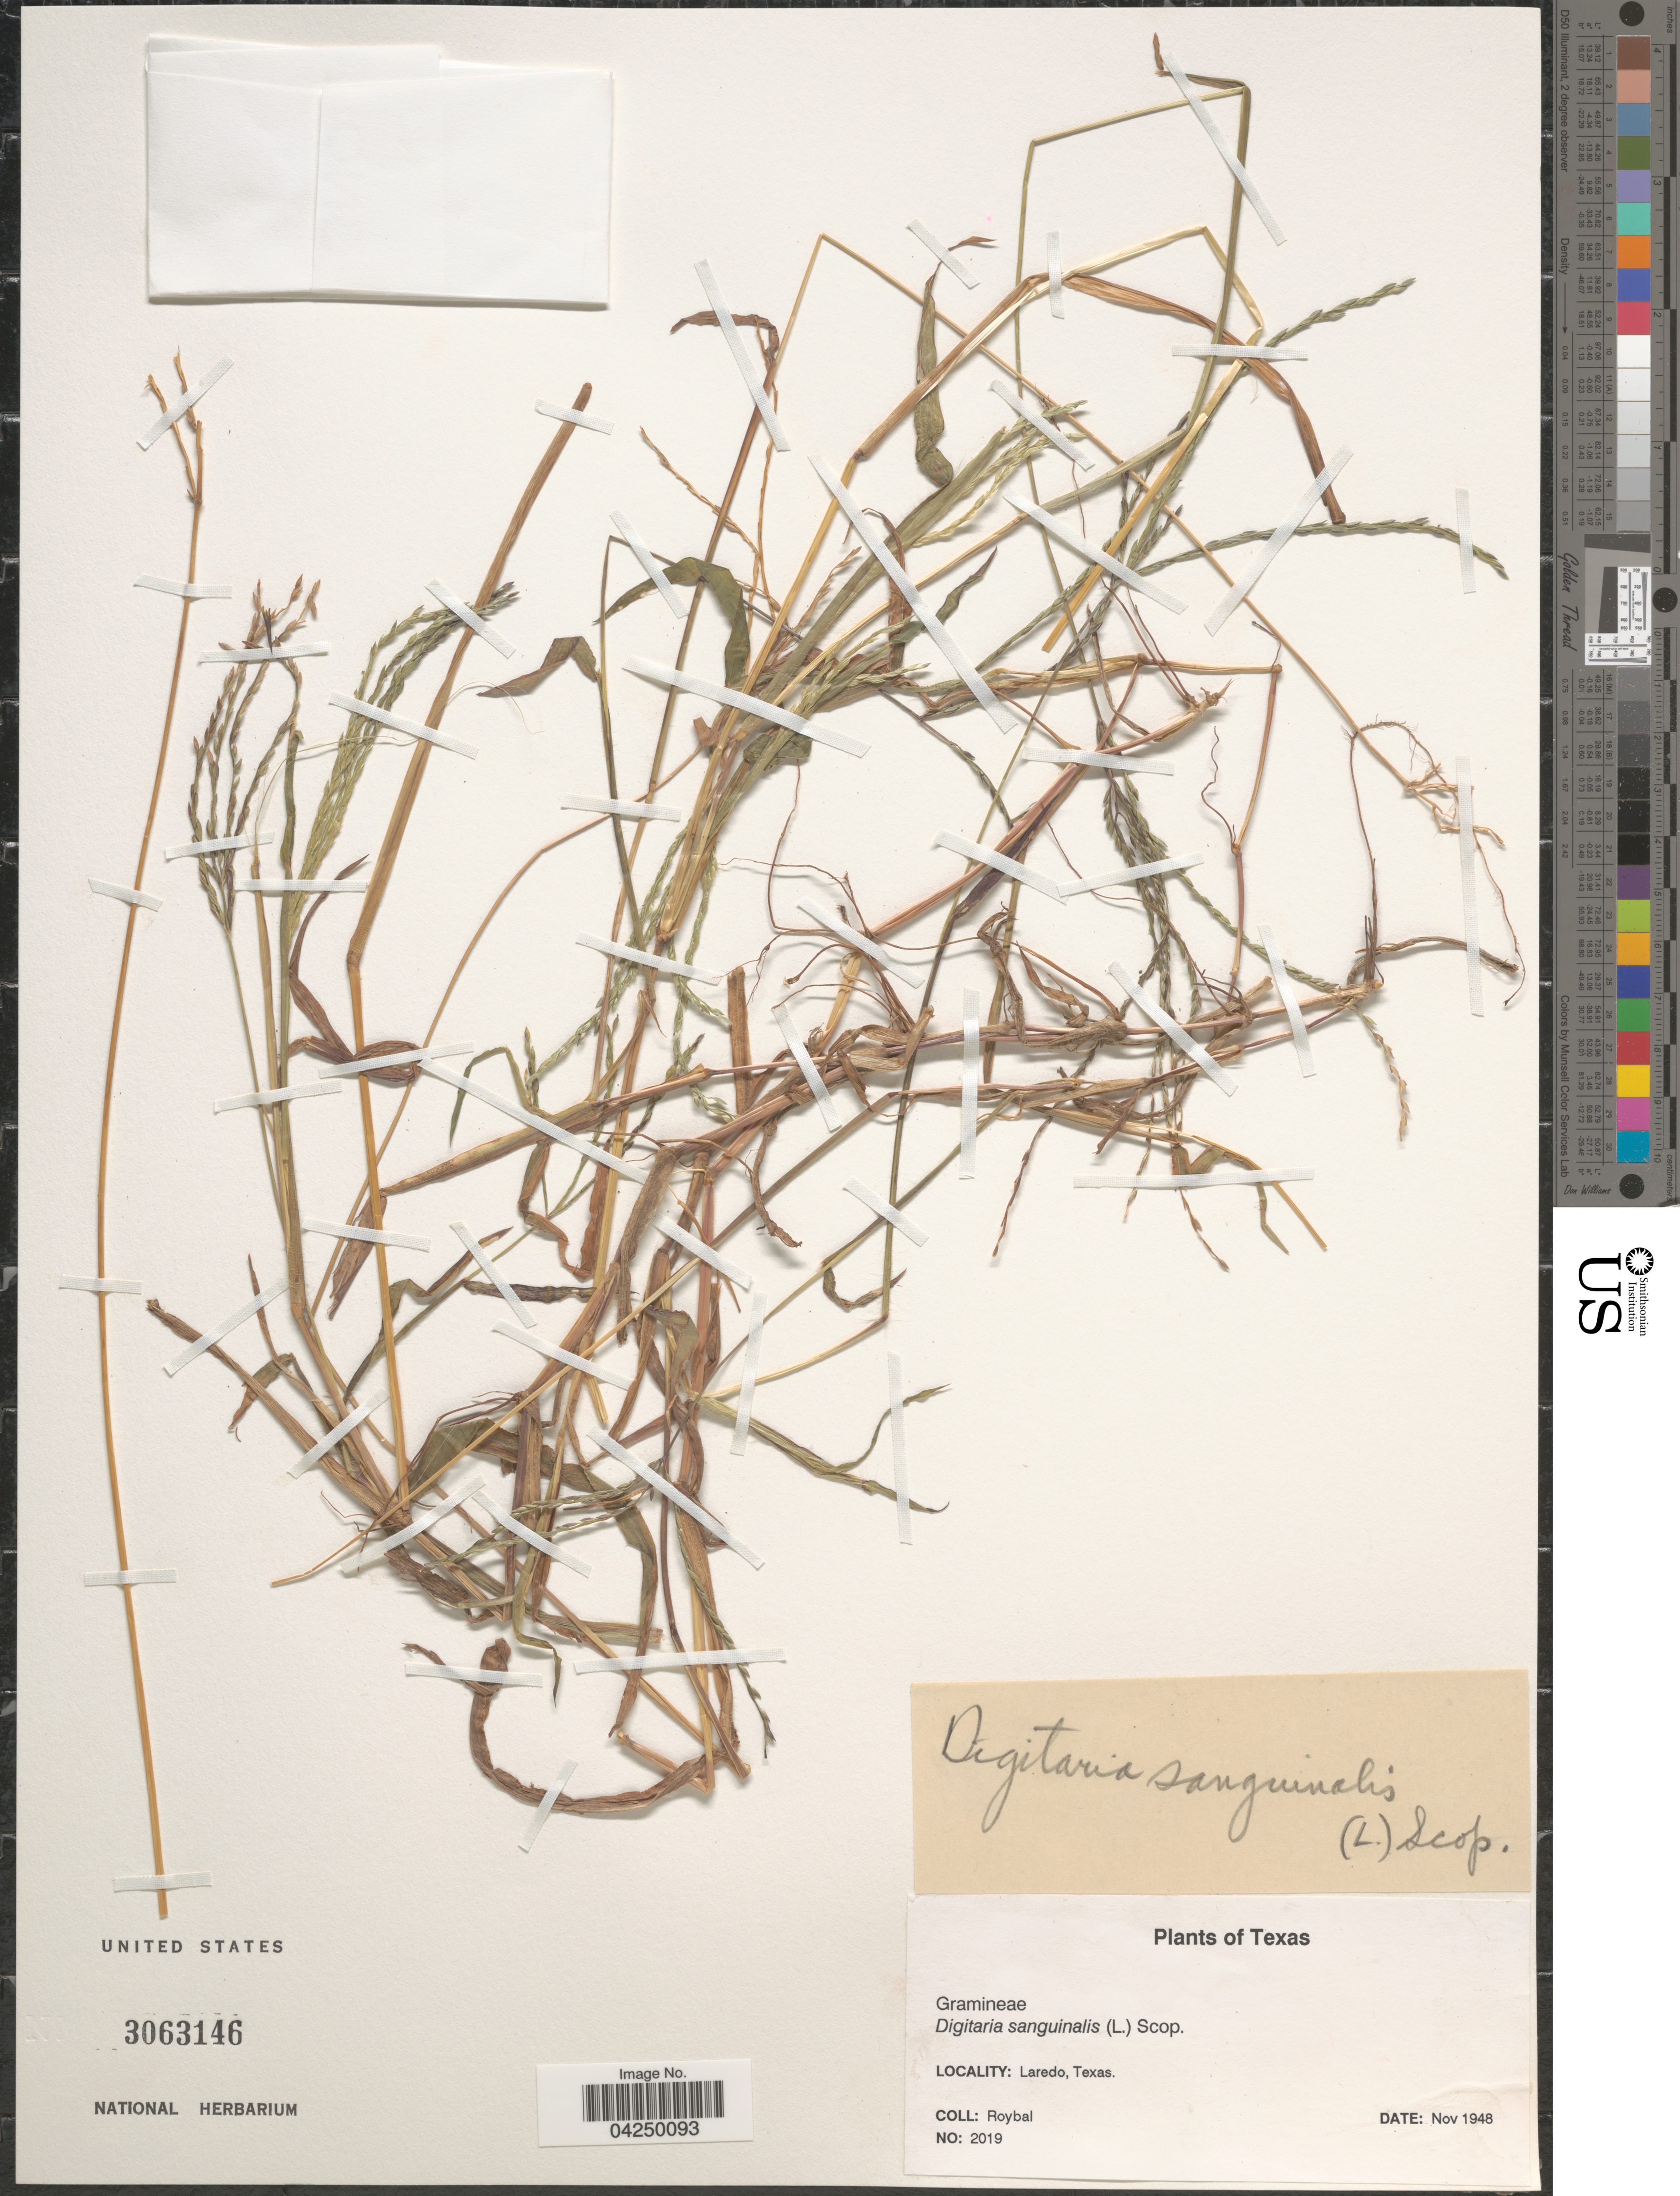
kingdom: Plantae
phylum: Tracheophyta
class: Liliopsida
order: Poales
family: Poaceae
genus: Digitaria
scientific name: Digitaria sanguinalis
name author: (L.) Scop.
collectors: Roybal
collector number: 2019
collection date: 1948-11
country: United States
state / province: Texas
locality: Laredo.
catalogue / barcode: US 3063146